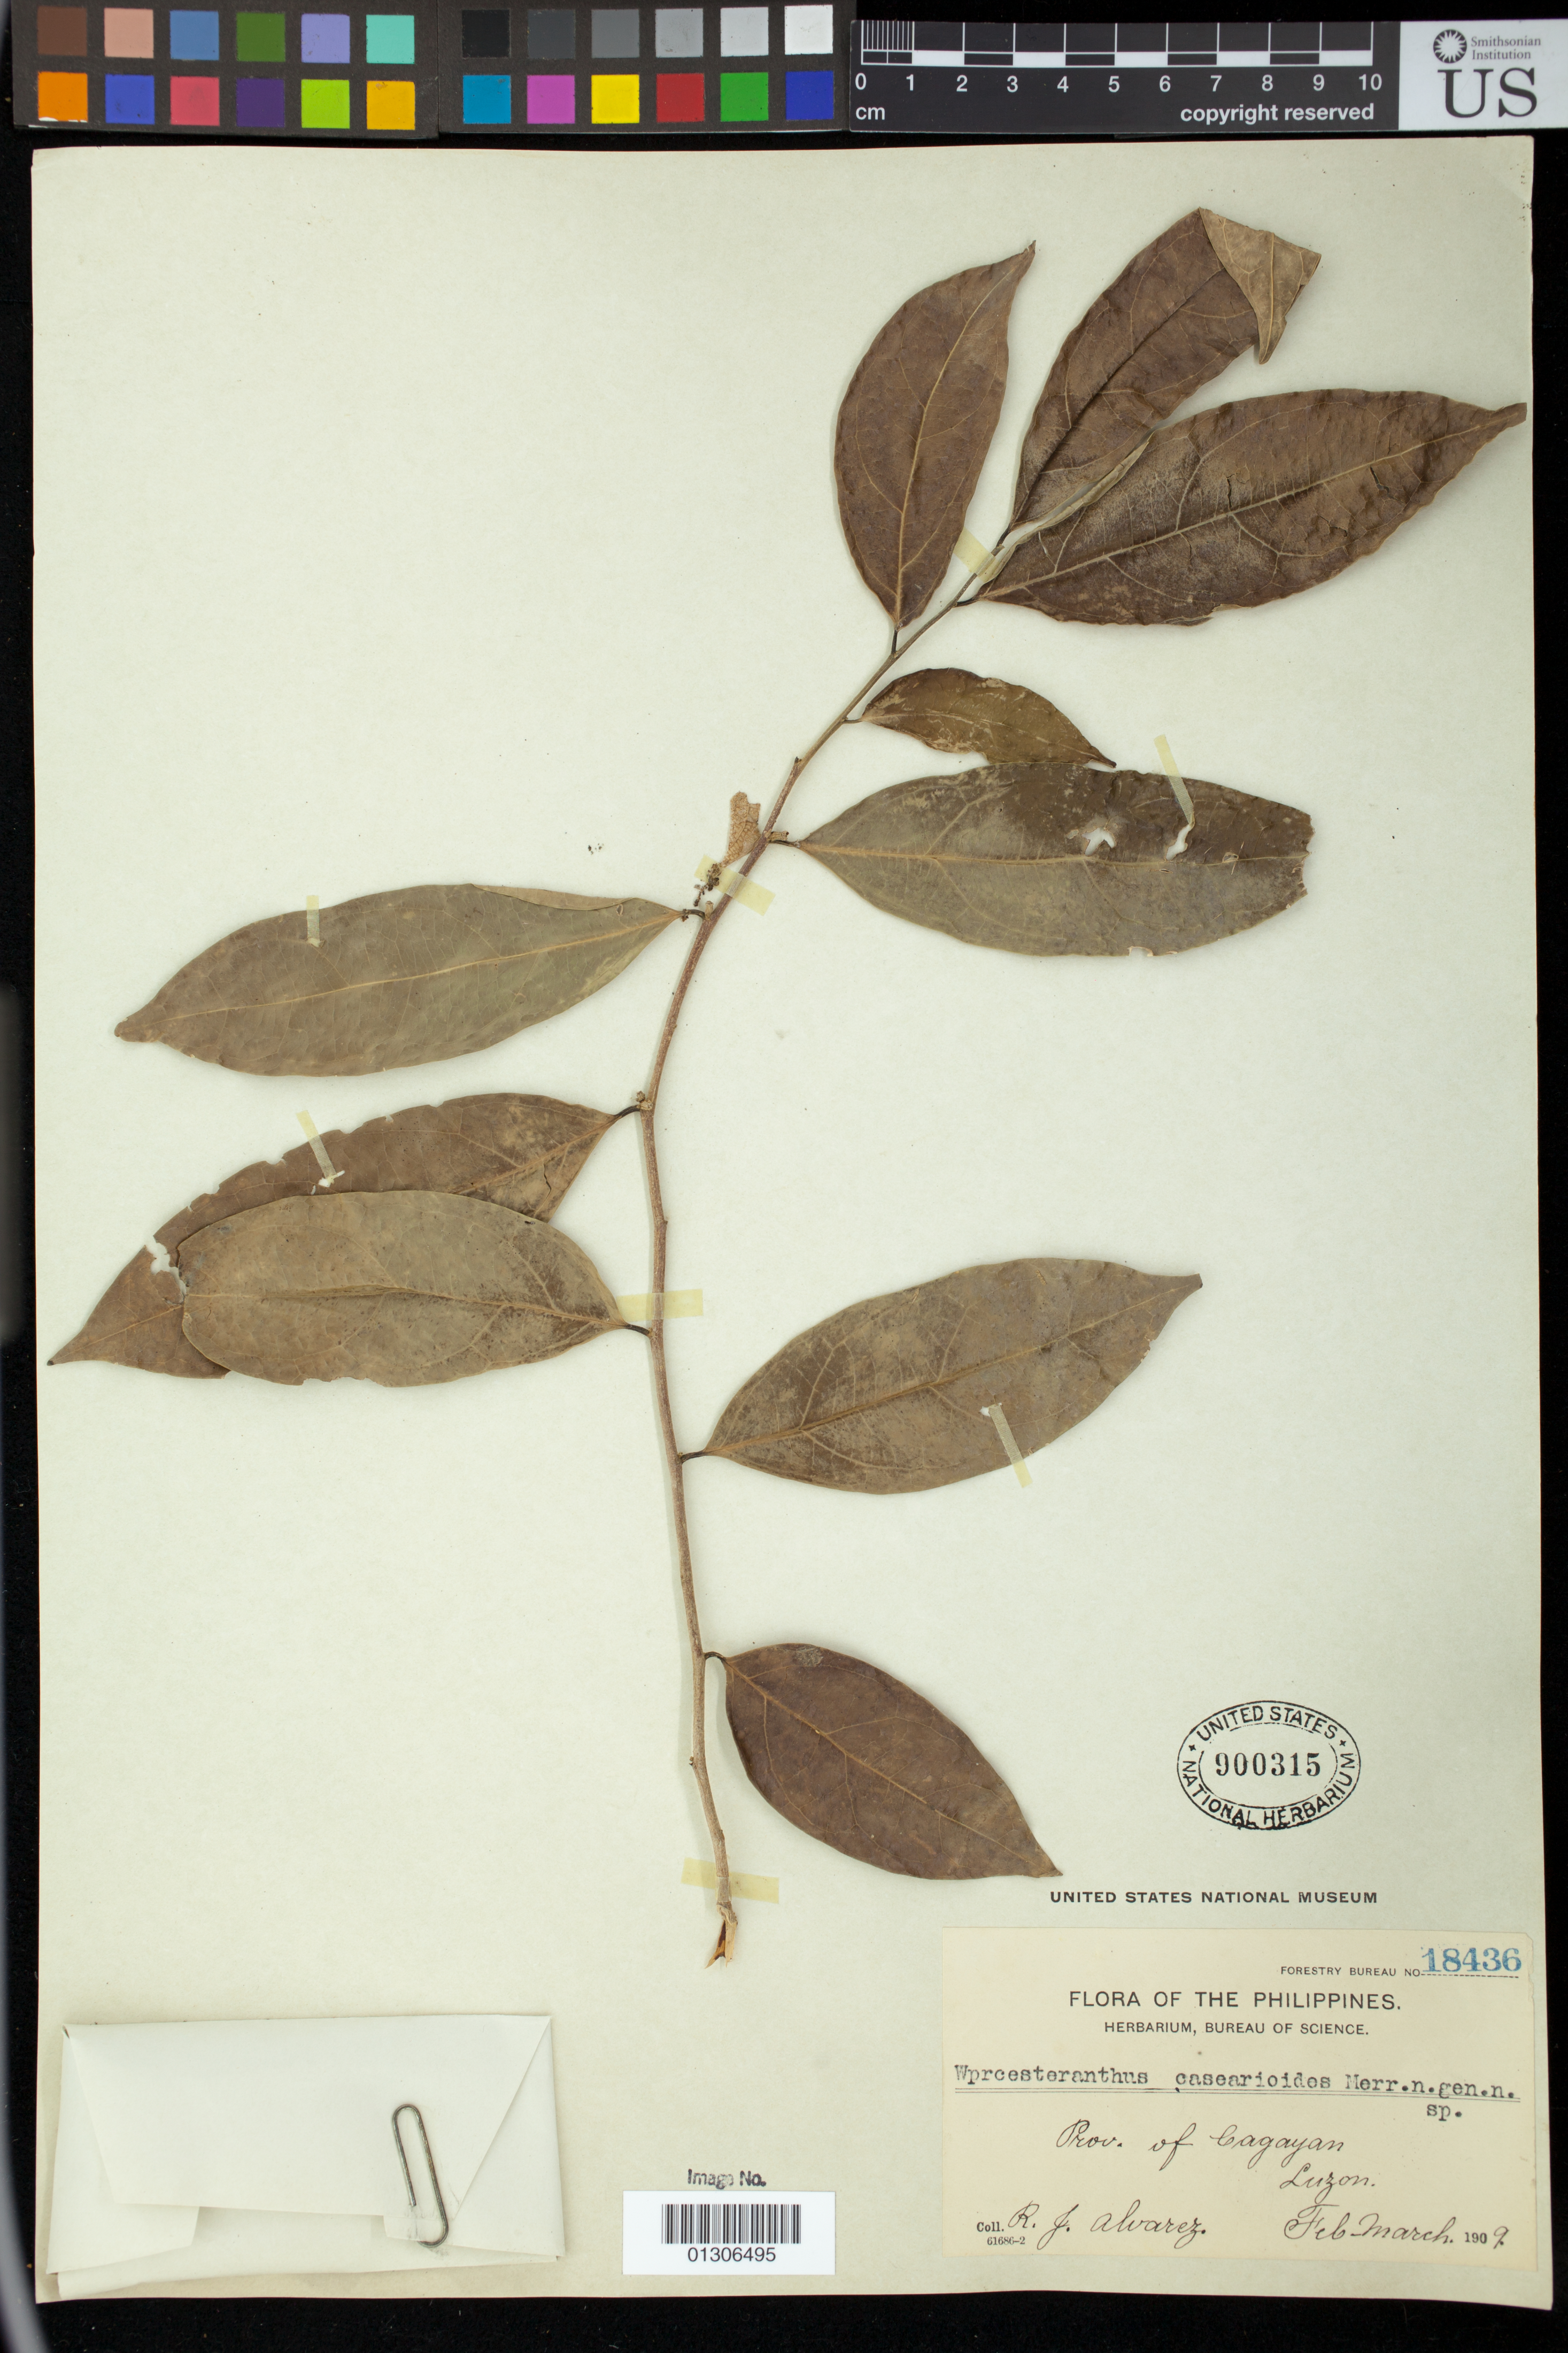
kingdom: Plantae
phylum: Tracheophyta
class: Magnoliopsida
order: Malpighiales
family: Pandaceae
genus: Microdesmis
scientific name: Microdesmis casearifolia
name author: Planch. & Hook.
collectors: R. Alvarez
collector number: Forest Bur. 18436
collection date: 1909-02/1909-03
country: Philippines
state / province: Cagayan Valley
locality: Prov. of Cagayan, Luzon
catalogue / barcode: US 900315